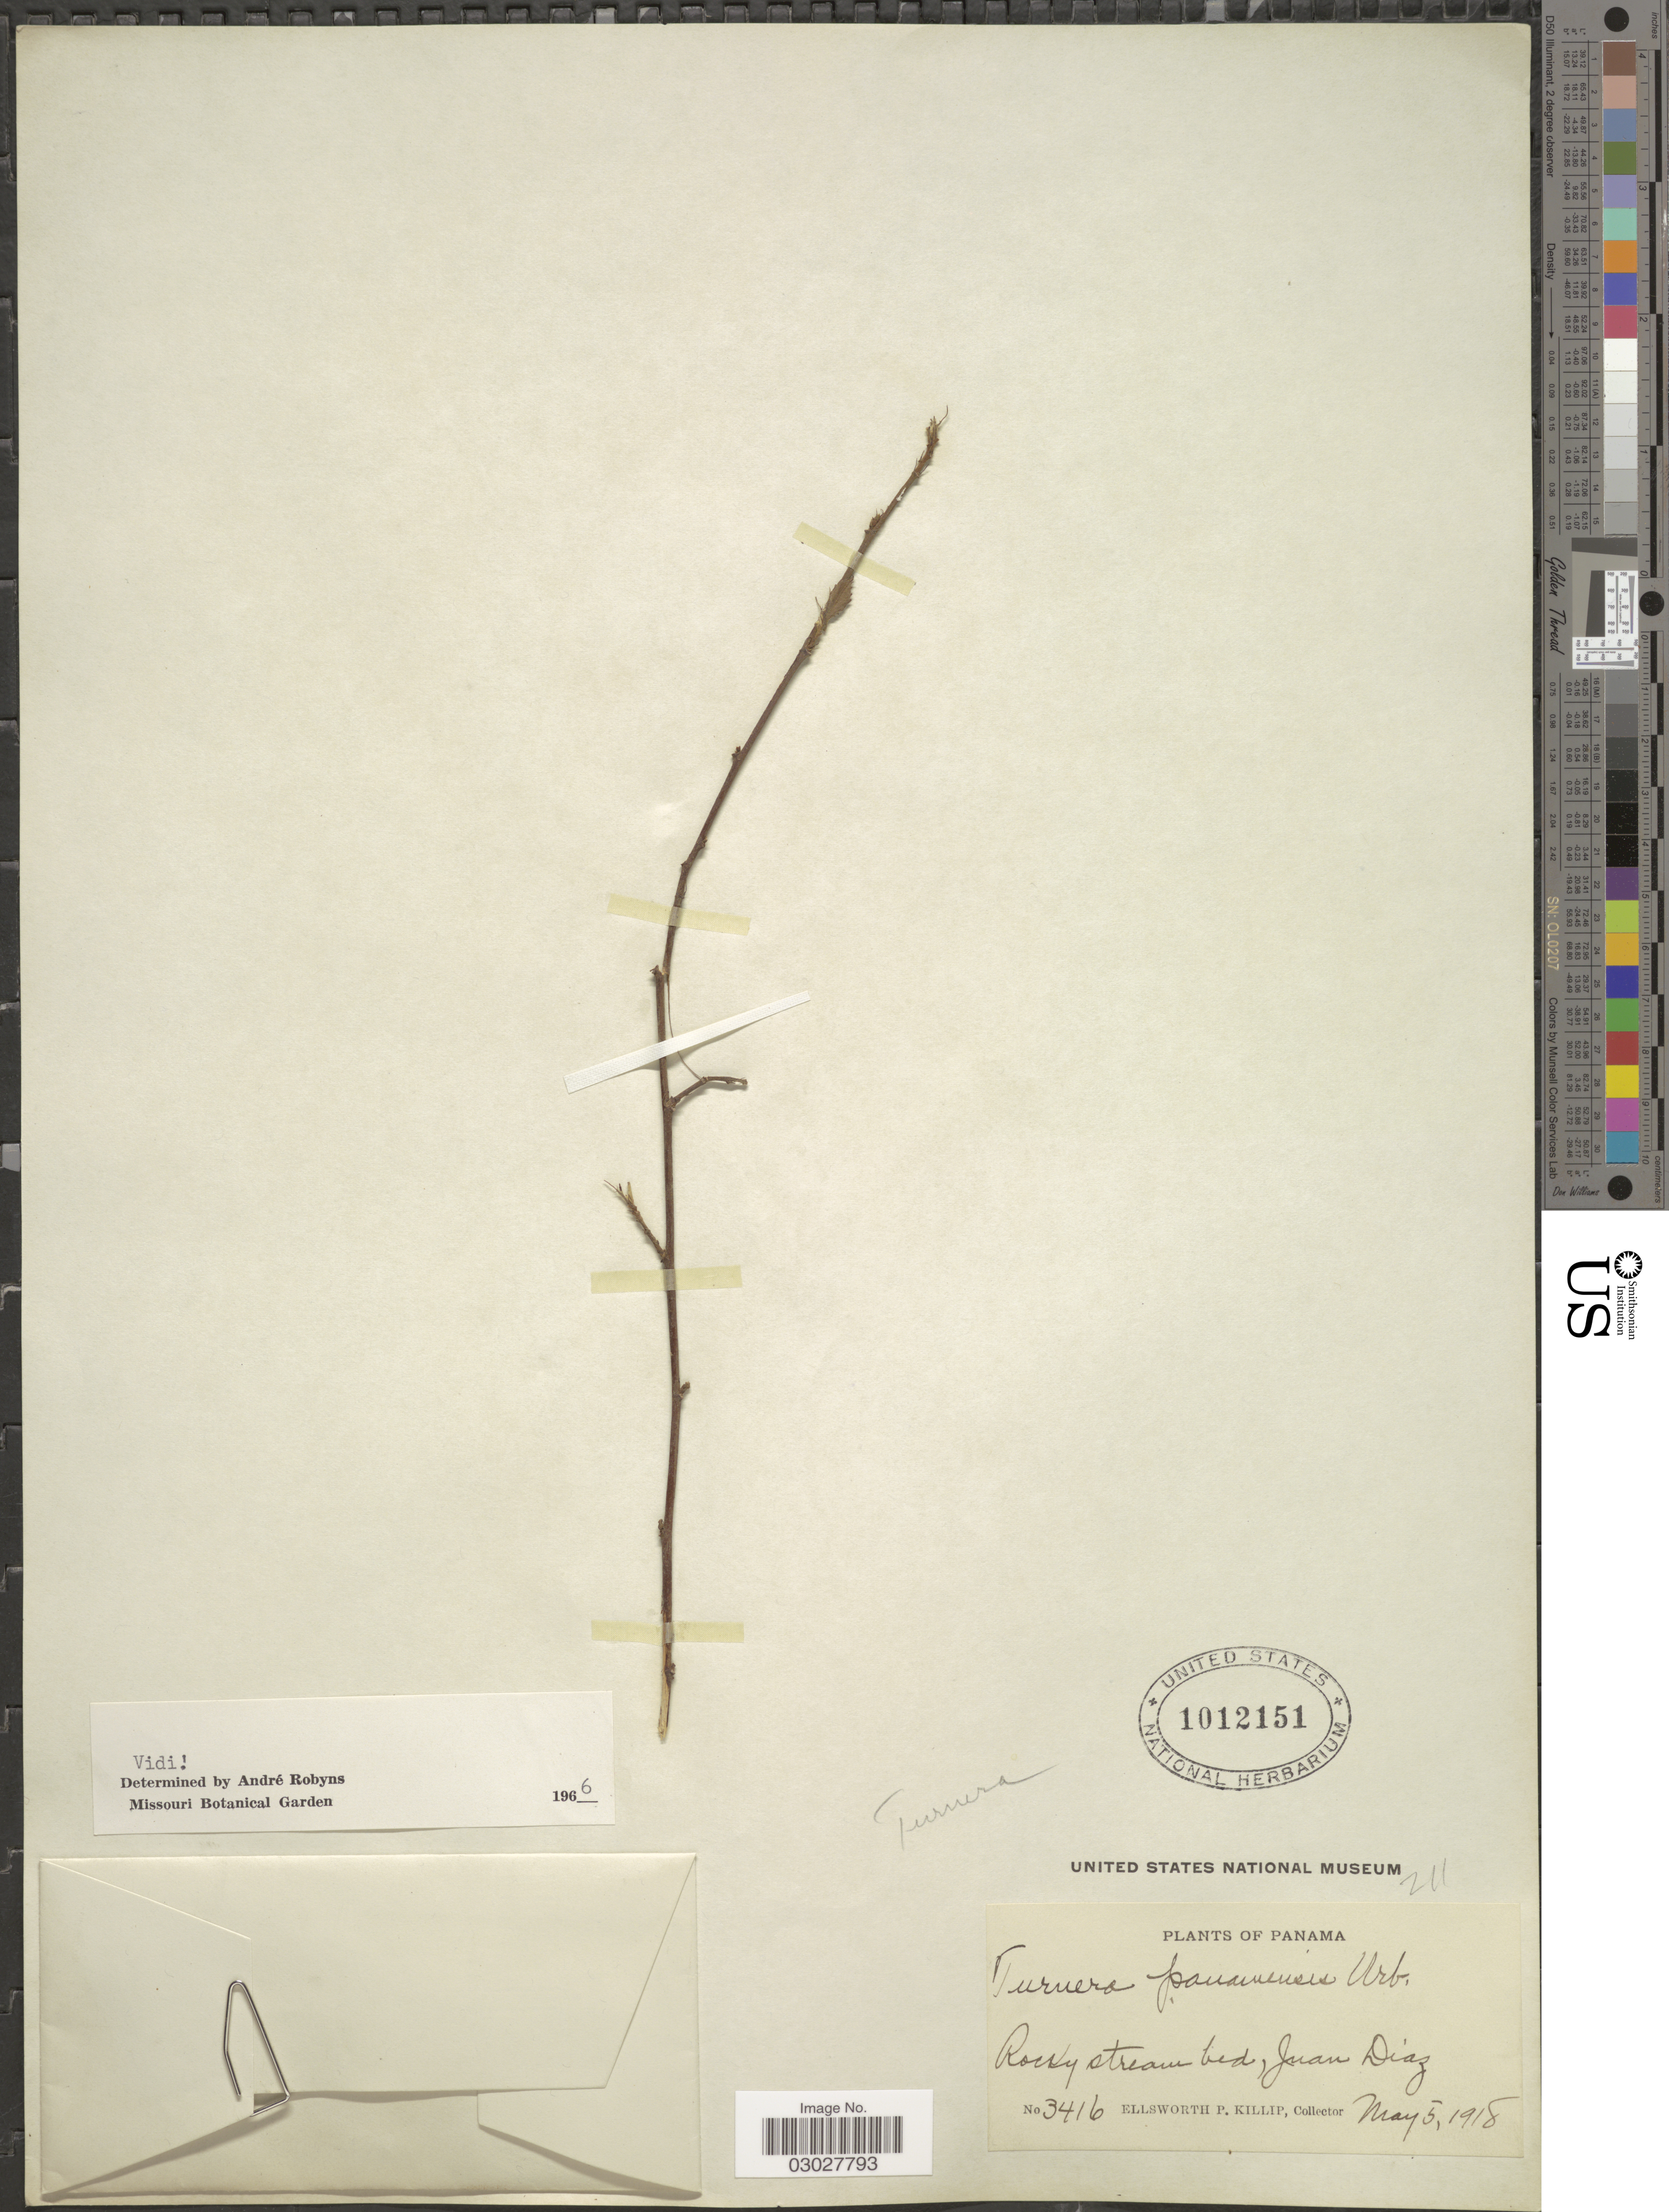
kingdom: Plantae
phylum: Tracheophyta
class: Magnoliopsida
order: Malpighiales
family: Turneraceae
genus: Turnera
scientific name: Turnera panamensis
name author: Urb.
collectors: E. P. Killip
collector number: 3416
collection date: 1918-05-05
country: Panama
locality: Juan Diaz.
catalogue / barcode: US 1012151